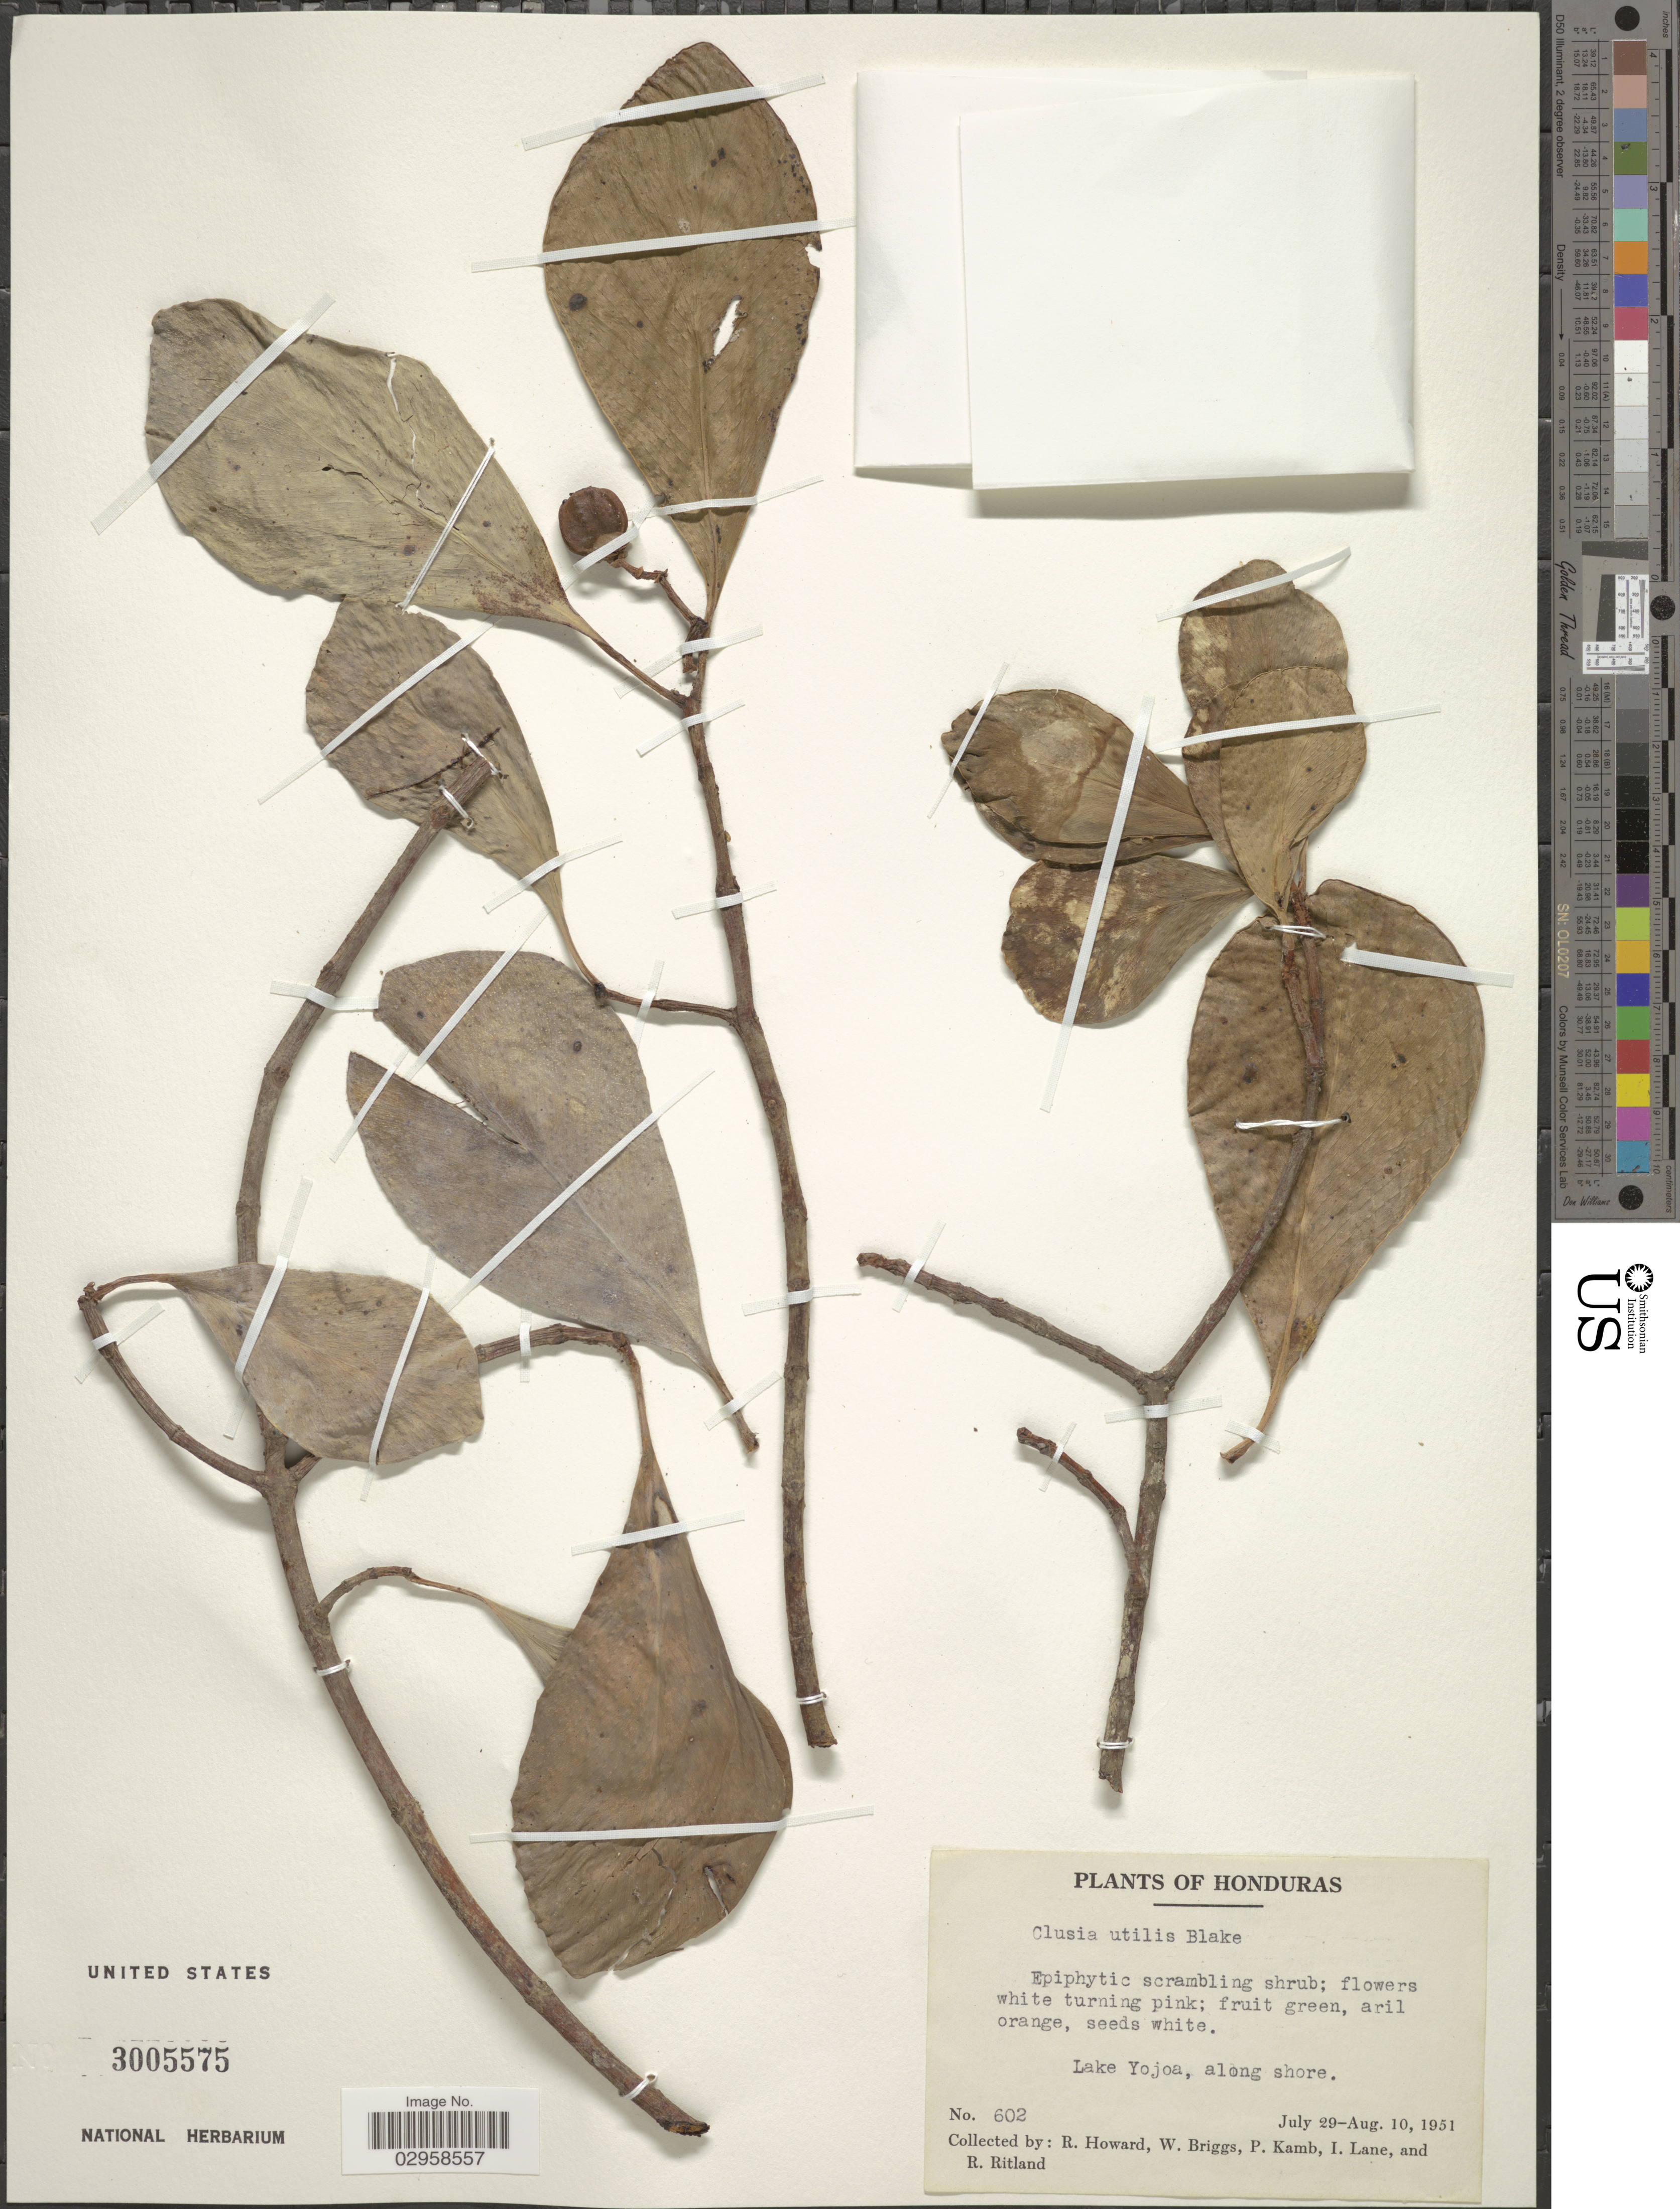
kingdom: Plantae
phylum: Tracheophyta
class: Magnoliopsida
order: Malpighiales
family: Clusiaceae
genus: Clusia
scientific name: Clusia minor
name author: L.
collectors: R. Howard, W. Briggs, P. Kamb, I. Lane & R. Ritland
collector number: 602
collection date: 1951-07-29/1951-08-11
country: Honduras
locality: Lake Yojoa, along shore.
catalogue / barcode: US 3005575